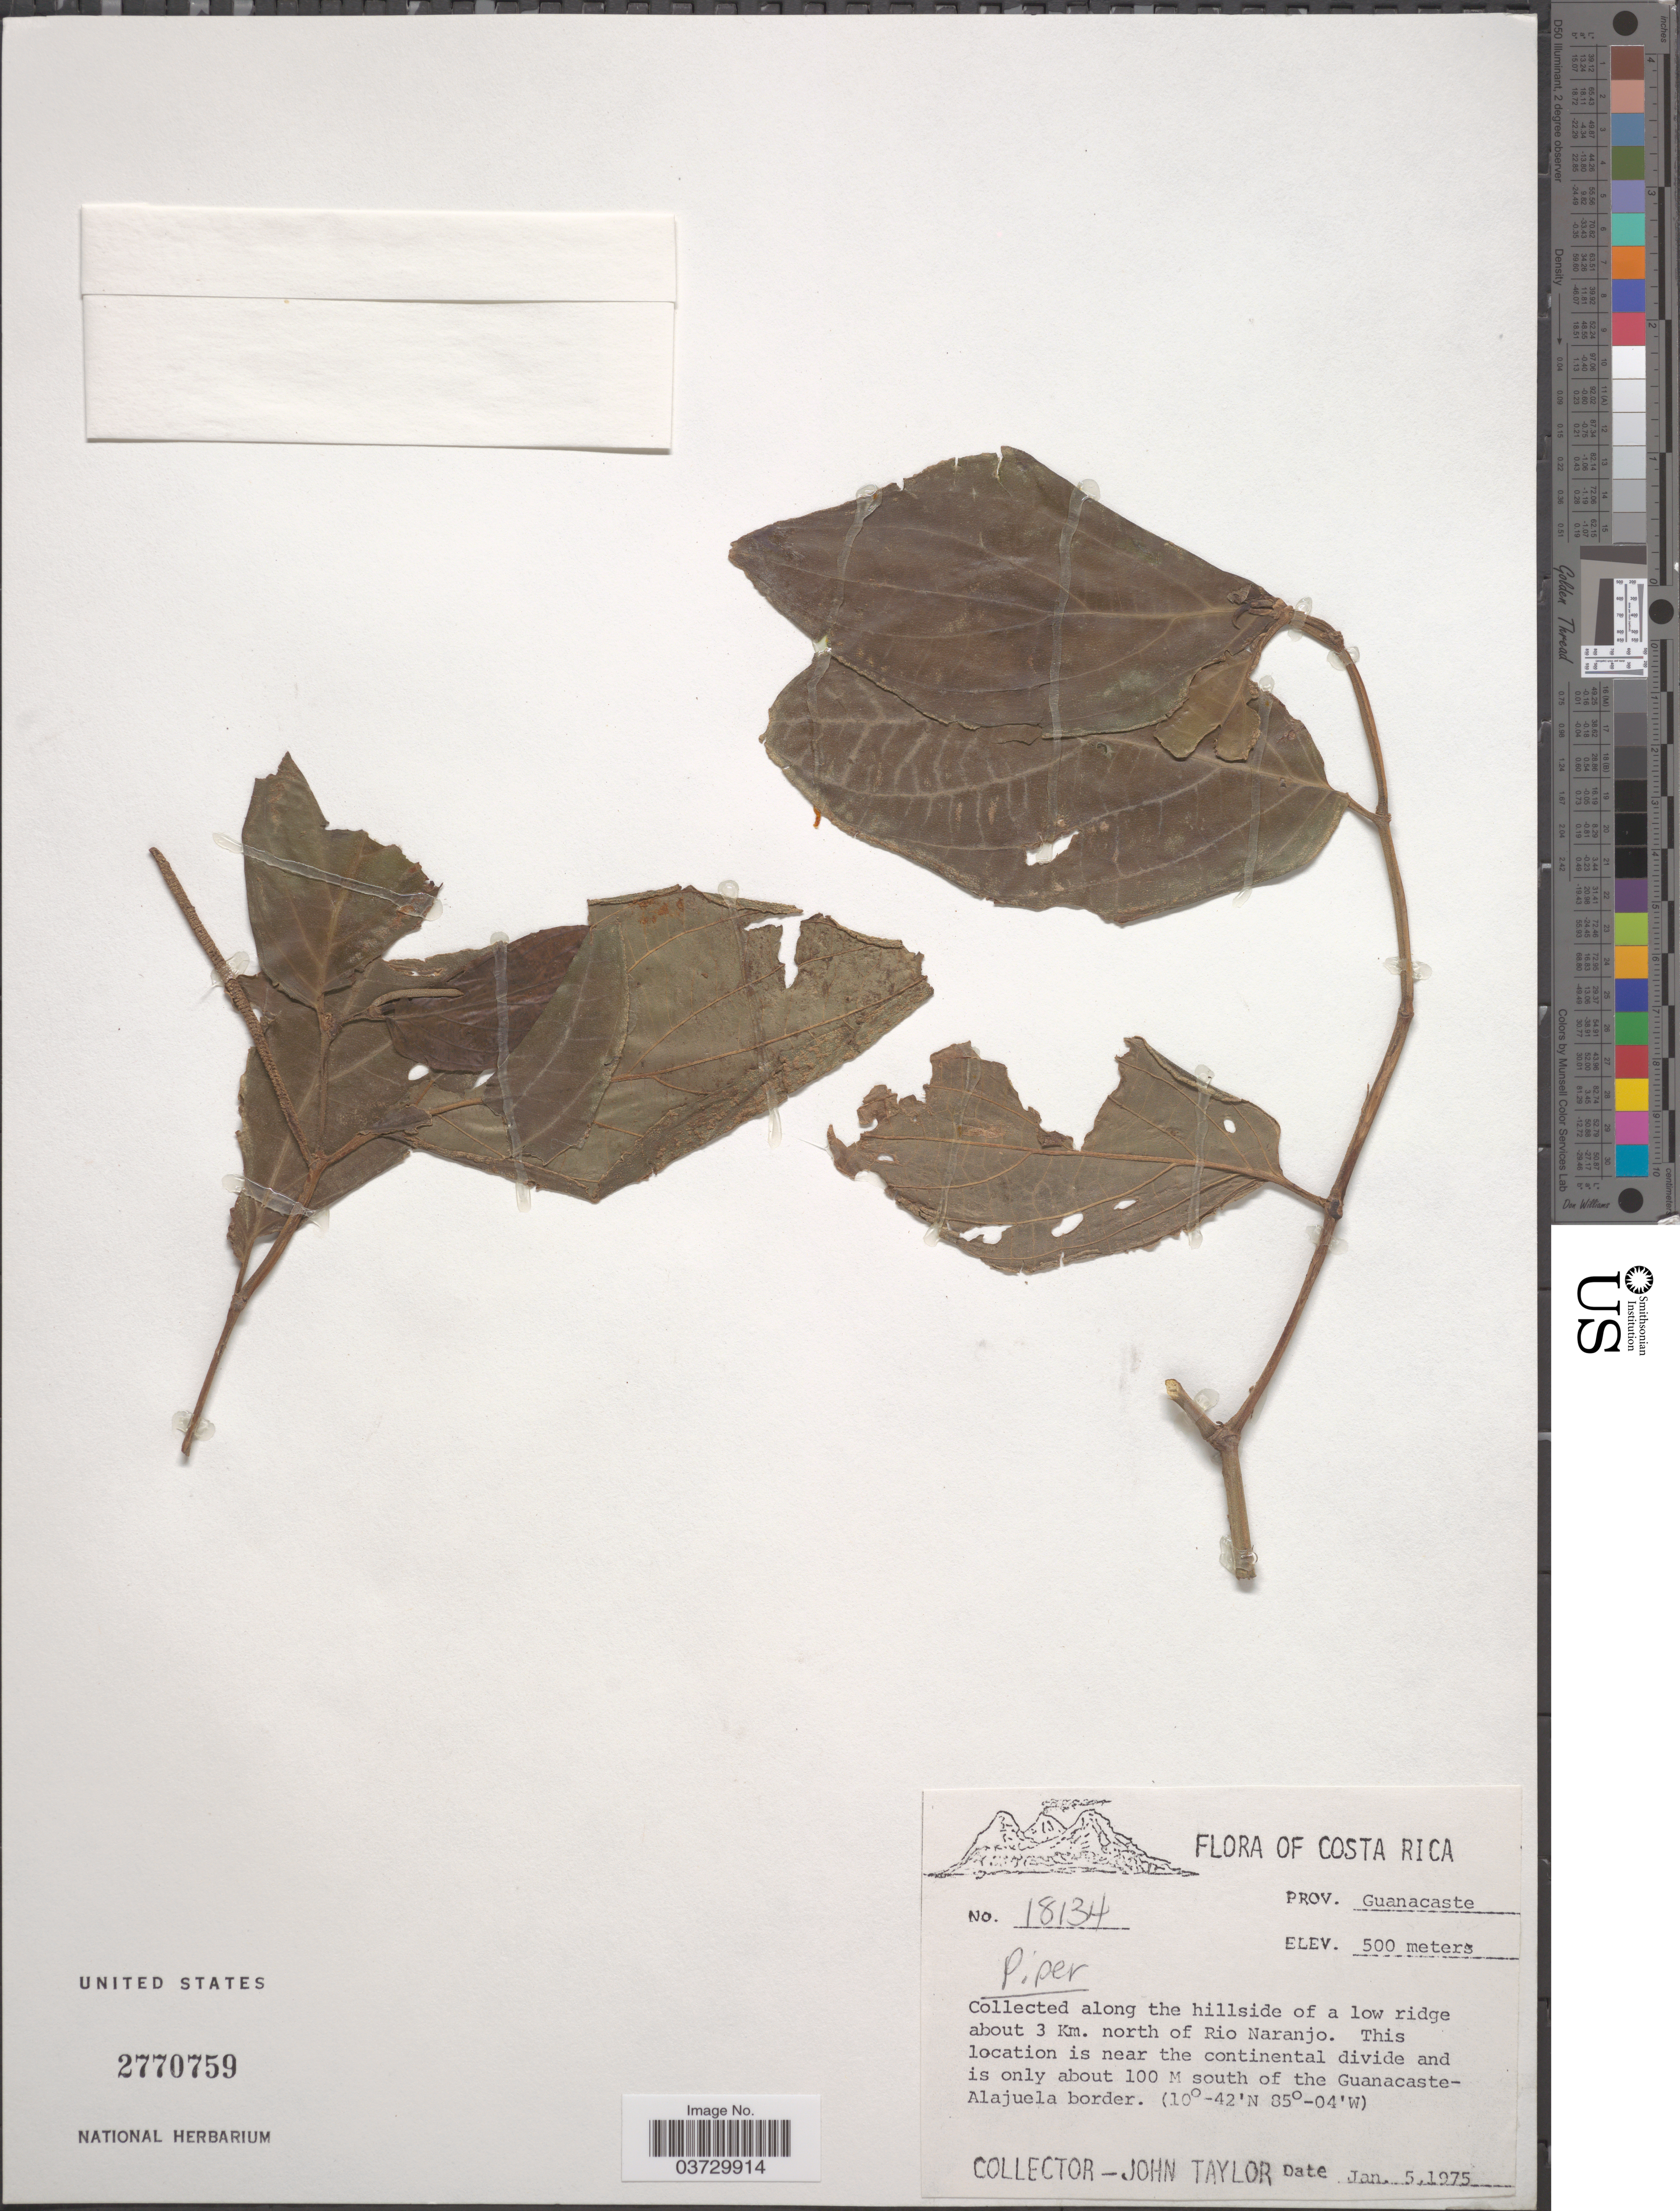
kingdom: Plantae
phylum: Tracheophyta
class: Magnoliopsida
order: Piperales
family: Piperaceae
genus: Piper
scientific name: Piper sp.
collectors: J. Taylor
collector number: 18134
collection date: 1975-01-05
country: Costa Rica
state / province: Guanacaste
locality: Along the hillside of a low ridge about 3 Km. north of Rio Naranjo. Near the continental divide and is only about 100 M south of the Guanacaste-Alajuela border.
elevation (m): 500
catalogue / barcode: US 2770759